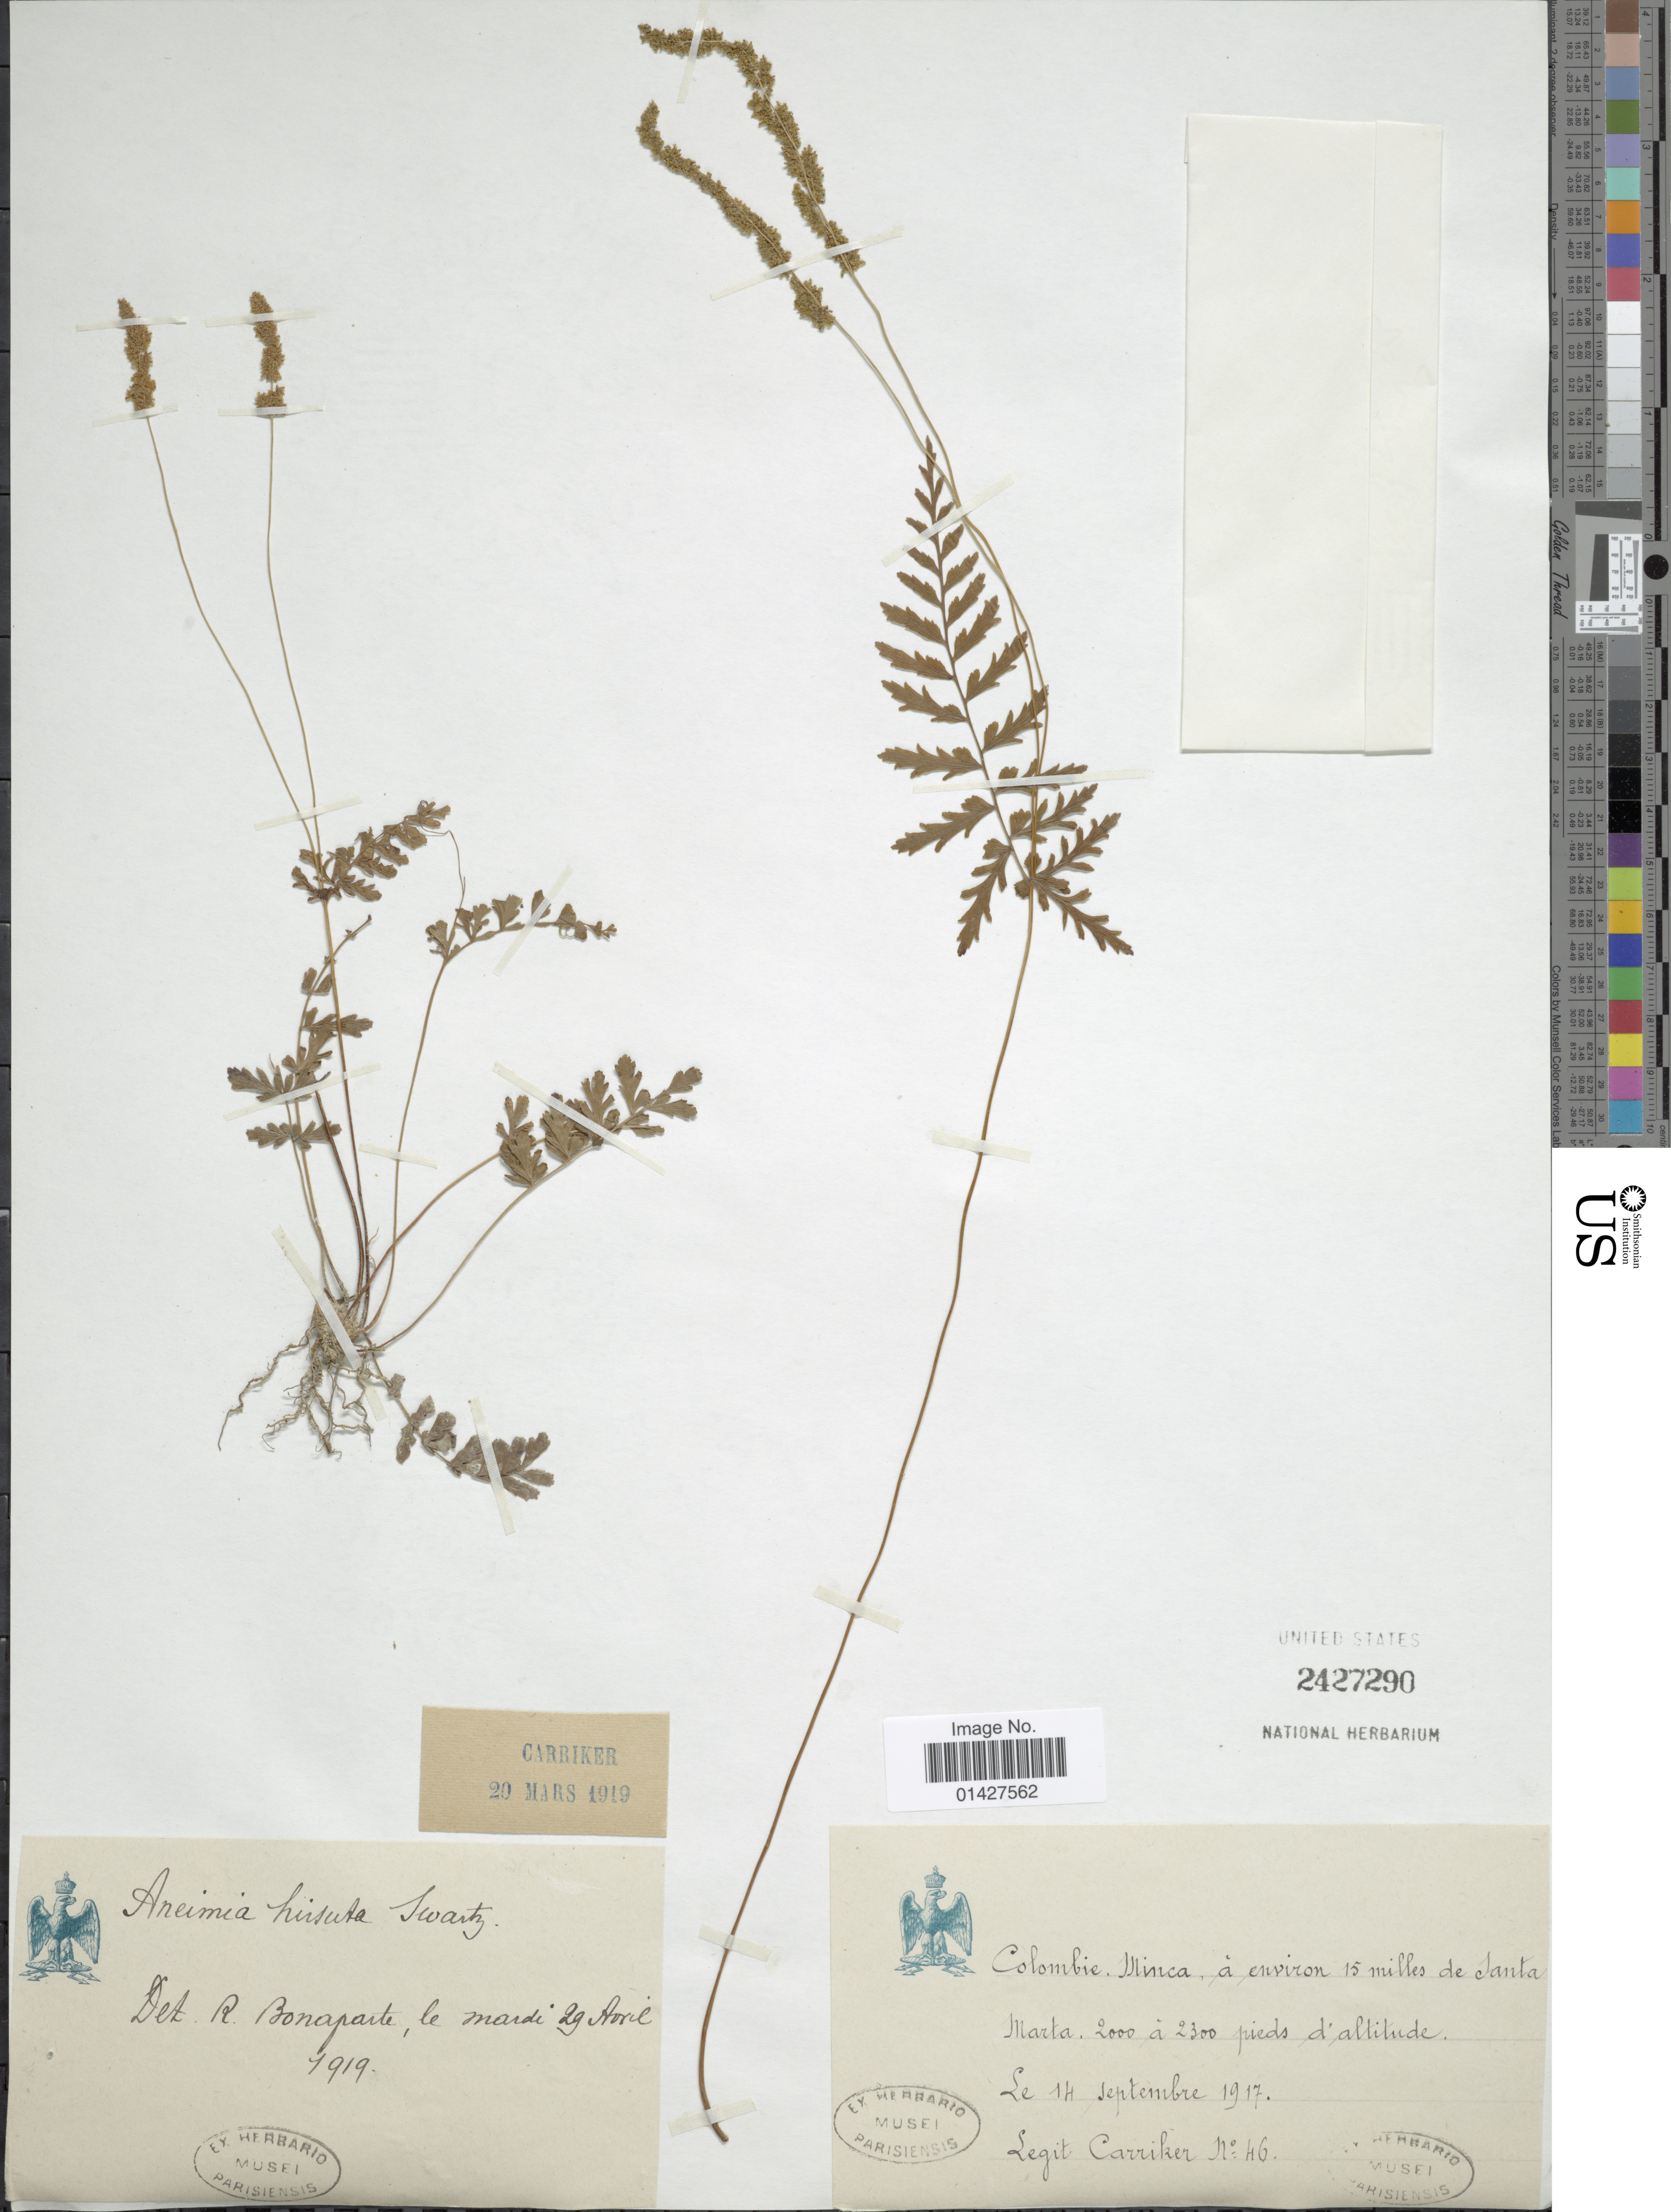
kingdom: Plantae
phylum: Tracheophyta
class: Polypodiopsida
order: Schizaeales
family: Anemiaceae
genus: Anemia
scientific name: Anemia hirsuta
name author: (L.) Sw.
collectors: M. A. Carriker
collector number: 46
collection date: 1917-09-14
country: Colombia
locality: Minca, á environ 15 milles de Santa Marta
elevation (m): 610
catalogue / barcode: US 2427290